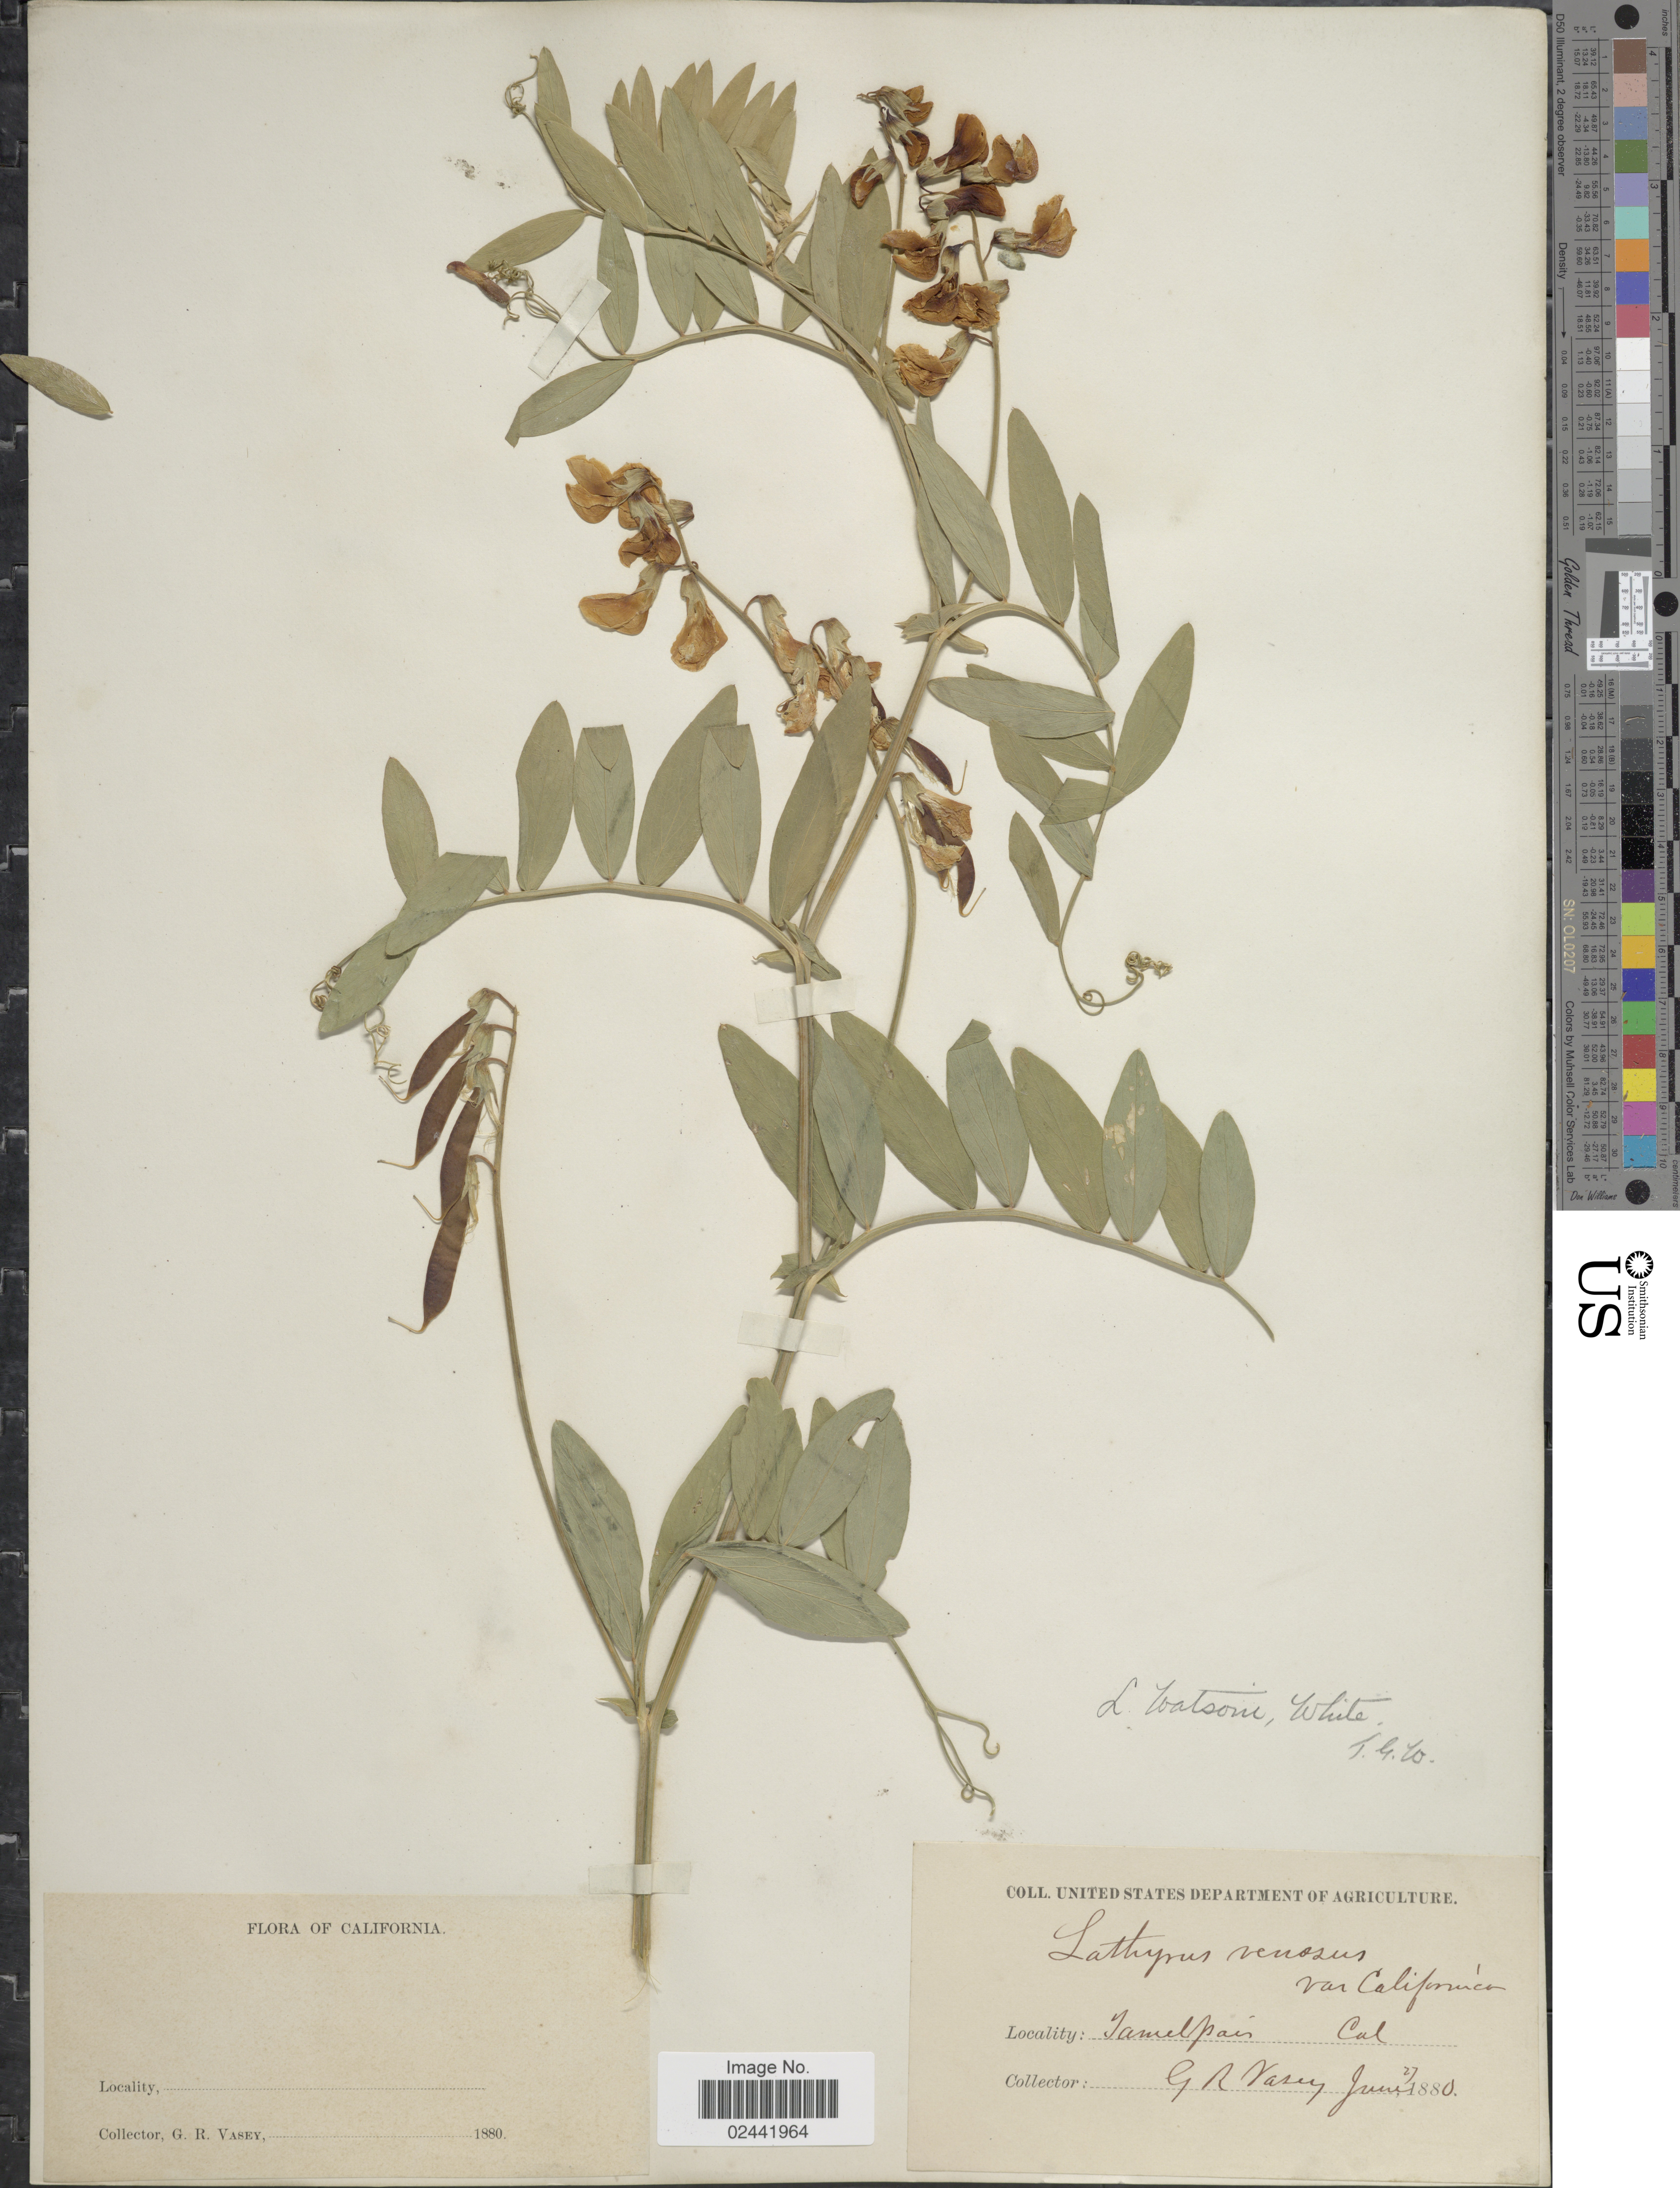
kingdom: Plantae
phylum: Tracheophyta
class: Magnoliopsida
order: Fabales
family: Fabaceae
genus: Lathyrus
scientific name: Lathyrus watsonii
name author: T.G. White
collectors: G. R. Vasey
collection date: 1880-06-27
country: United States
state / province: California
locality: Tamalpais